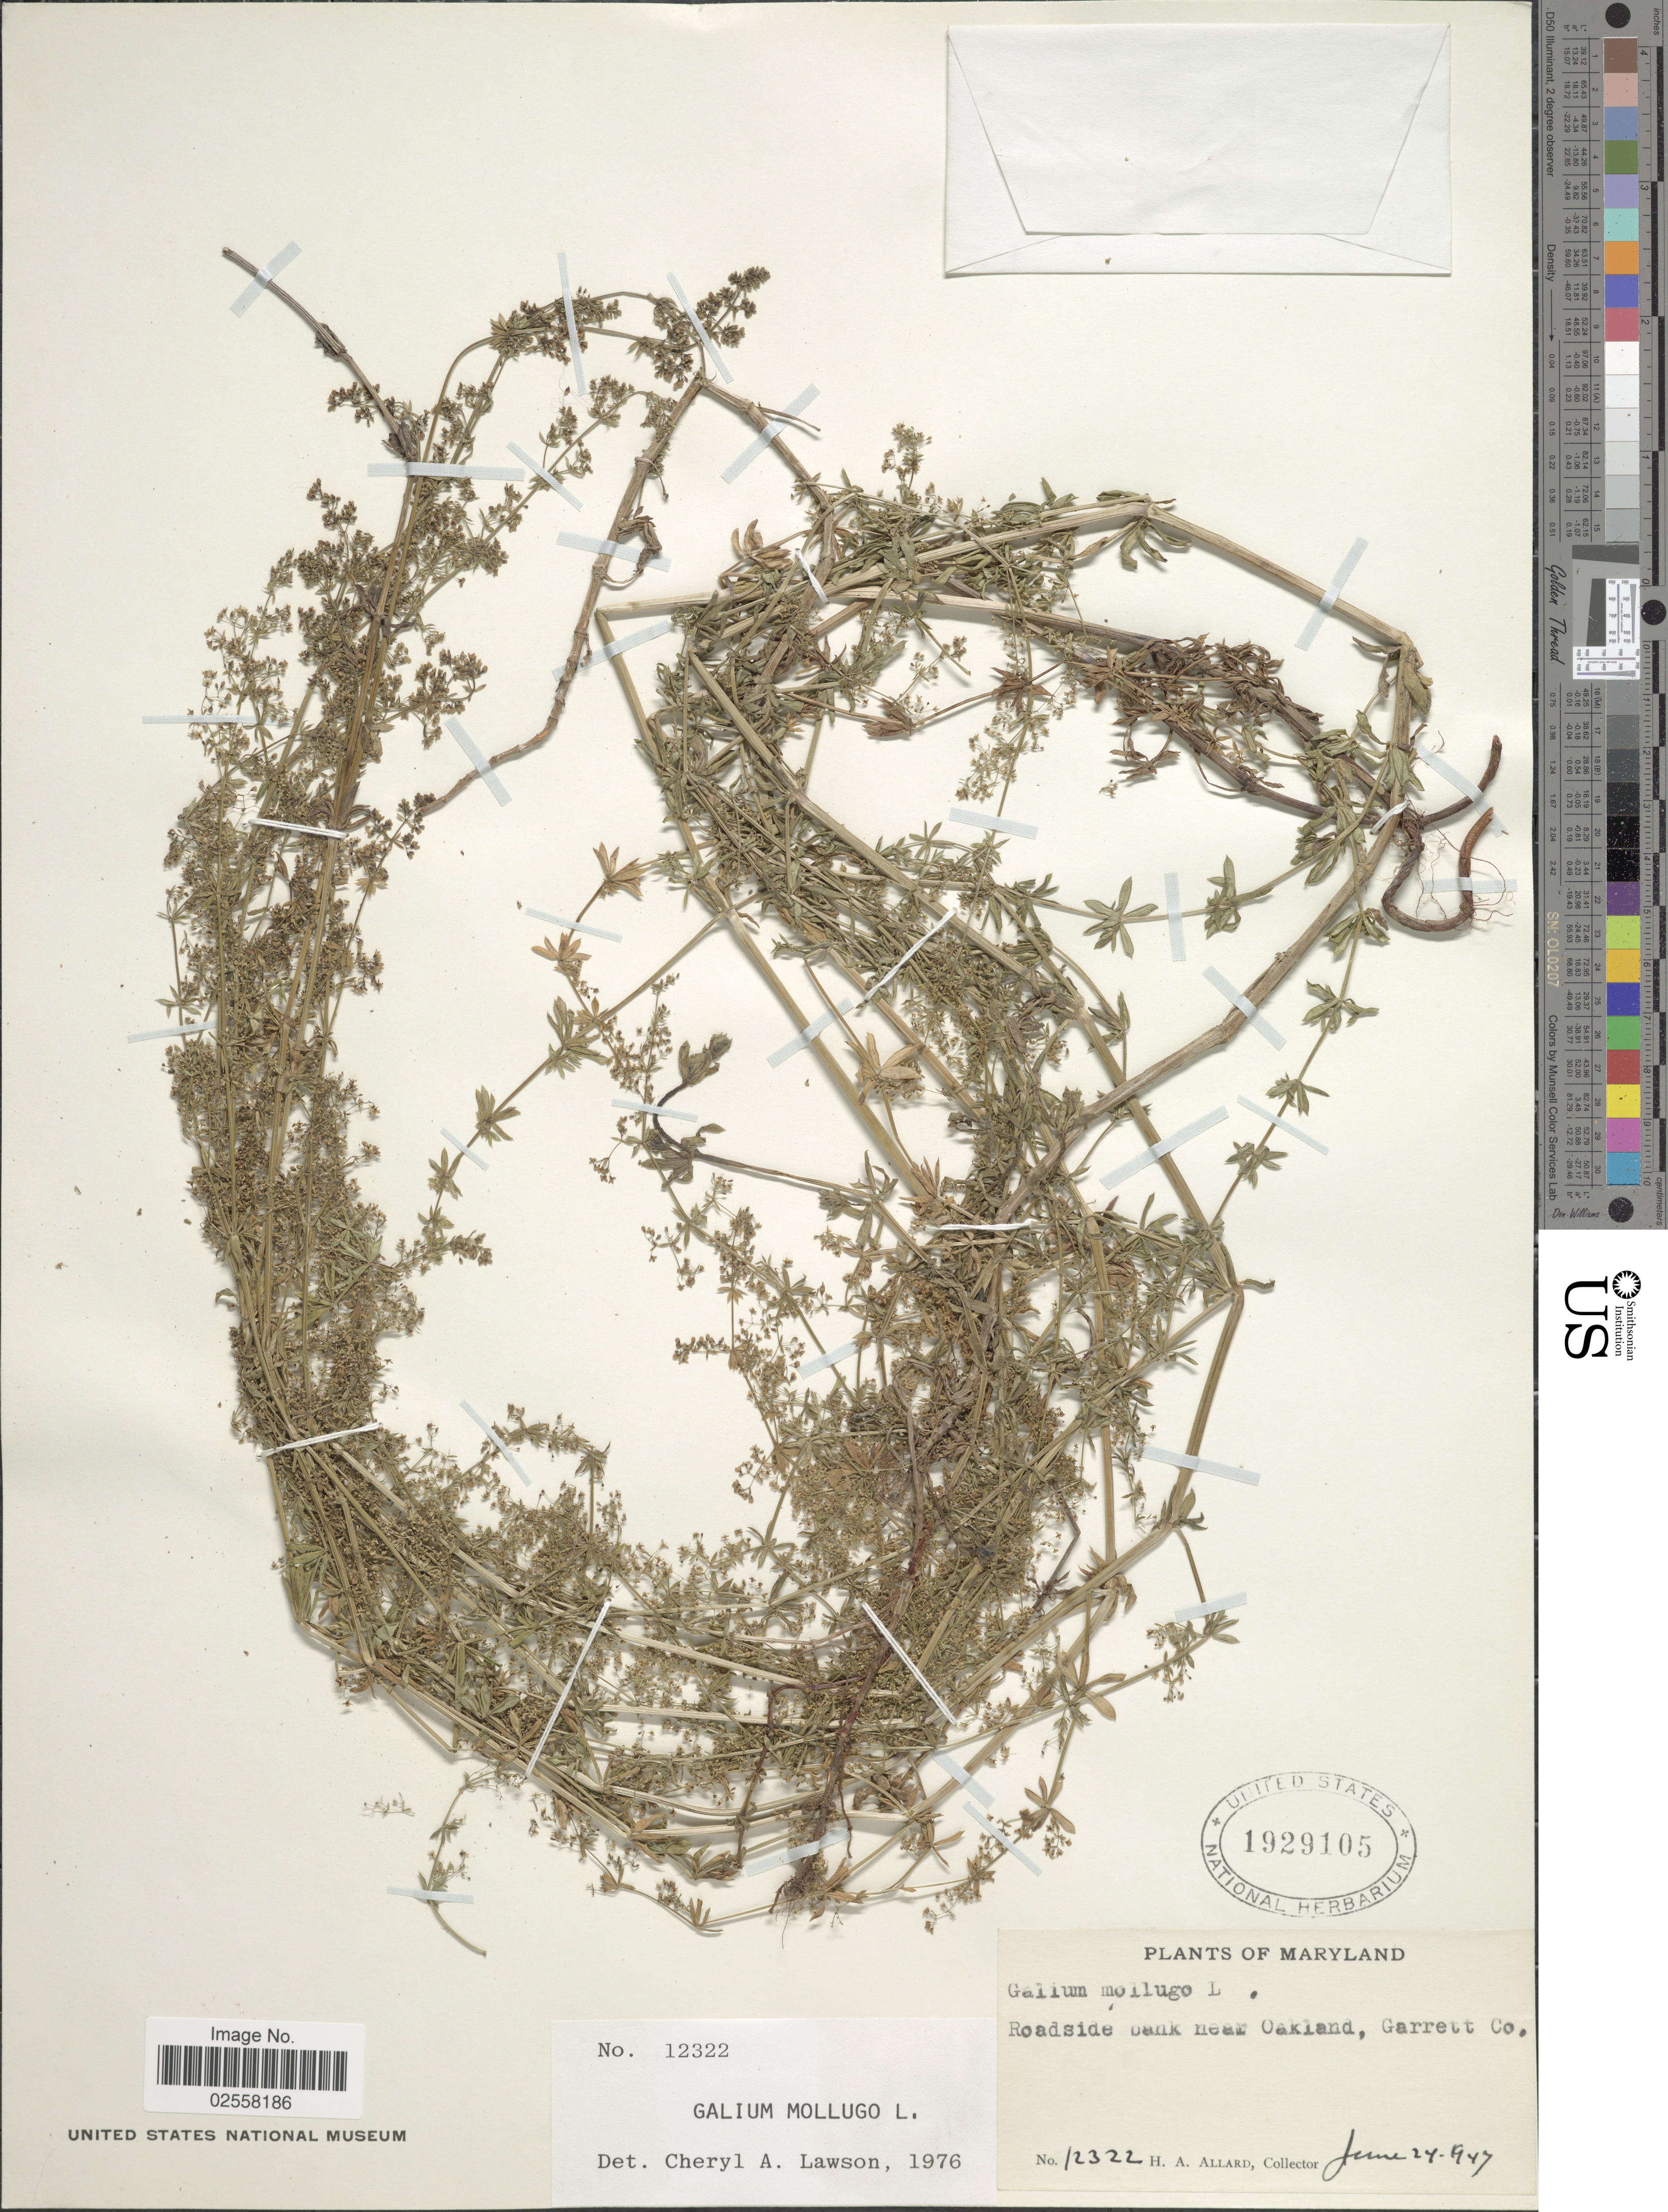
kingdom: Plantae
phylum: Tracheophyta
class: Magnoliopsida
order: Gentianales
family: Rubiaceae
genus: Galium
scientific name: Galium mollugo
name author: L.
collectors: H. A. Allard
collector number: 12322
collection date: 1947-06-24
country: United States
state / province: Maryland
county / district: Garrett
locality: Roadside bank near Oakland, Garrett Co.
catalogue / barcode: US 1929105